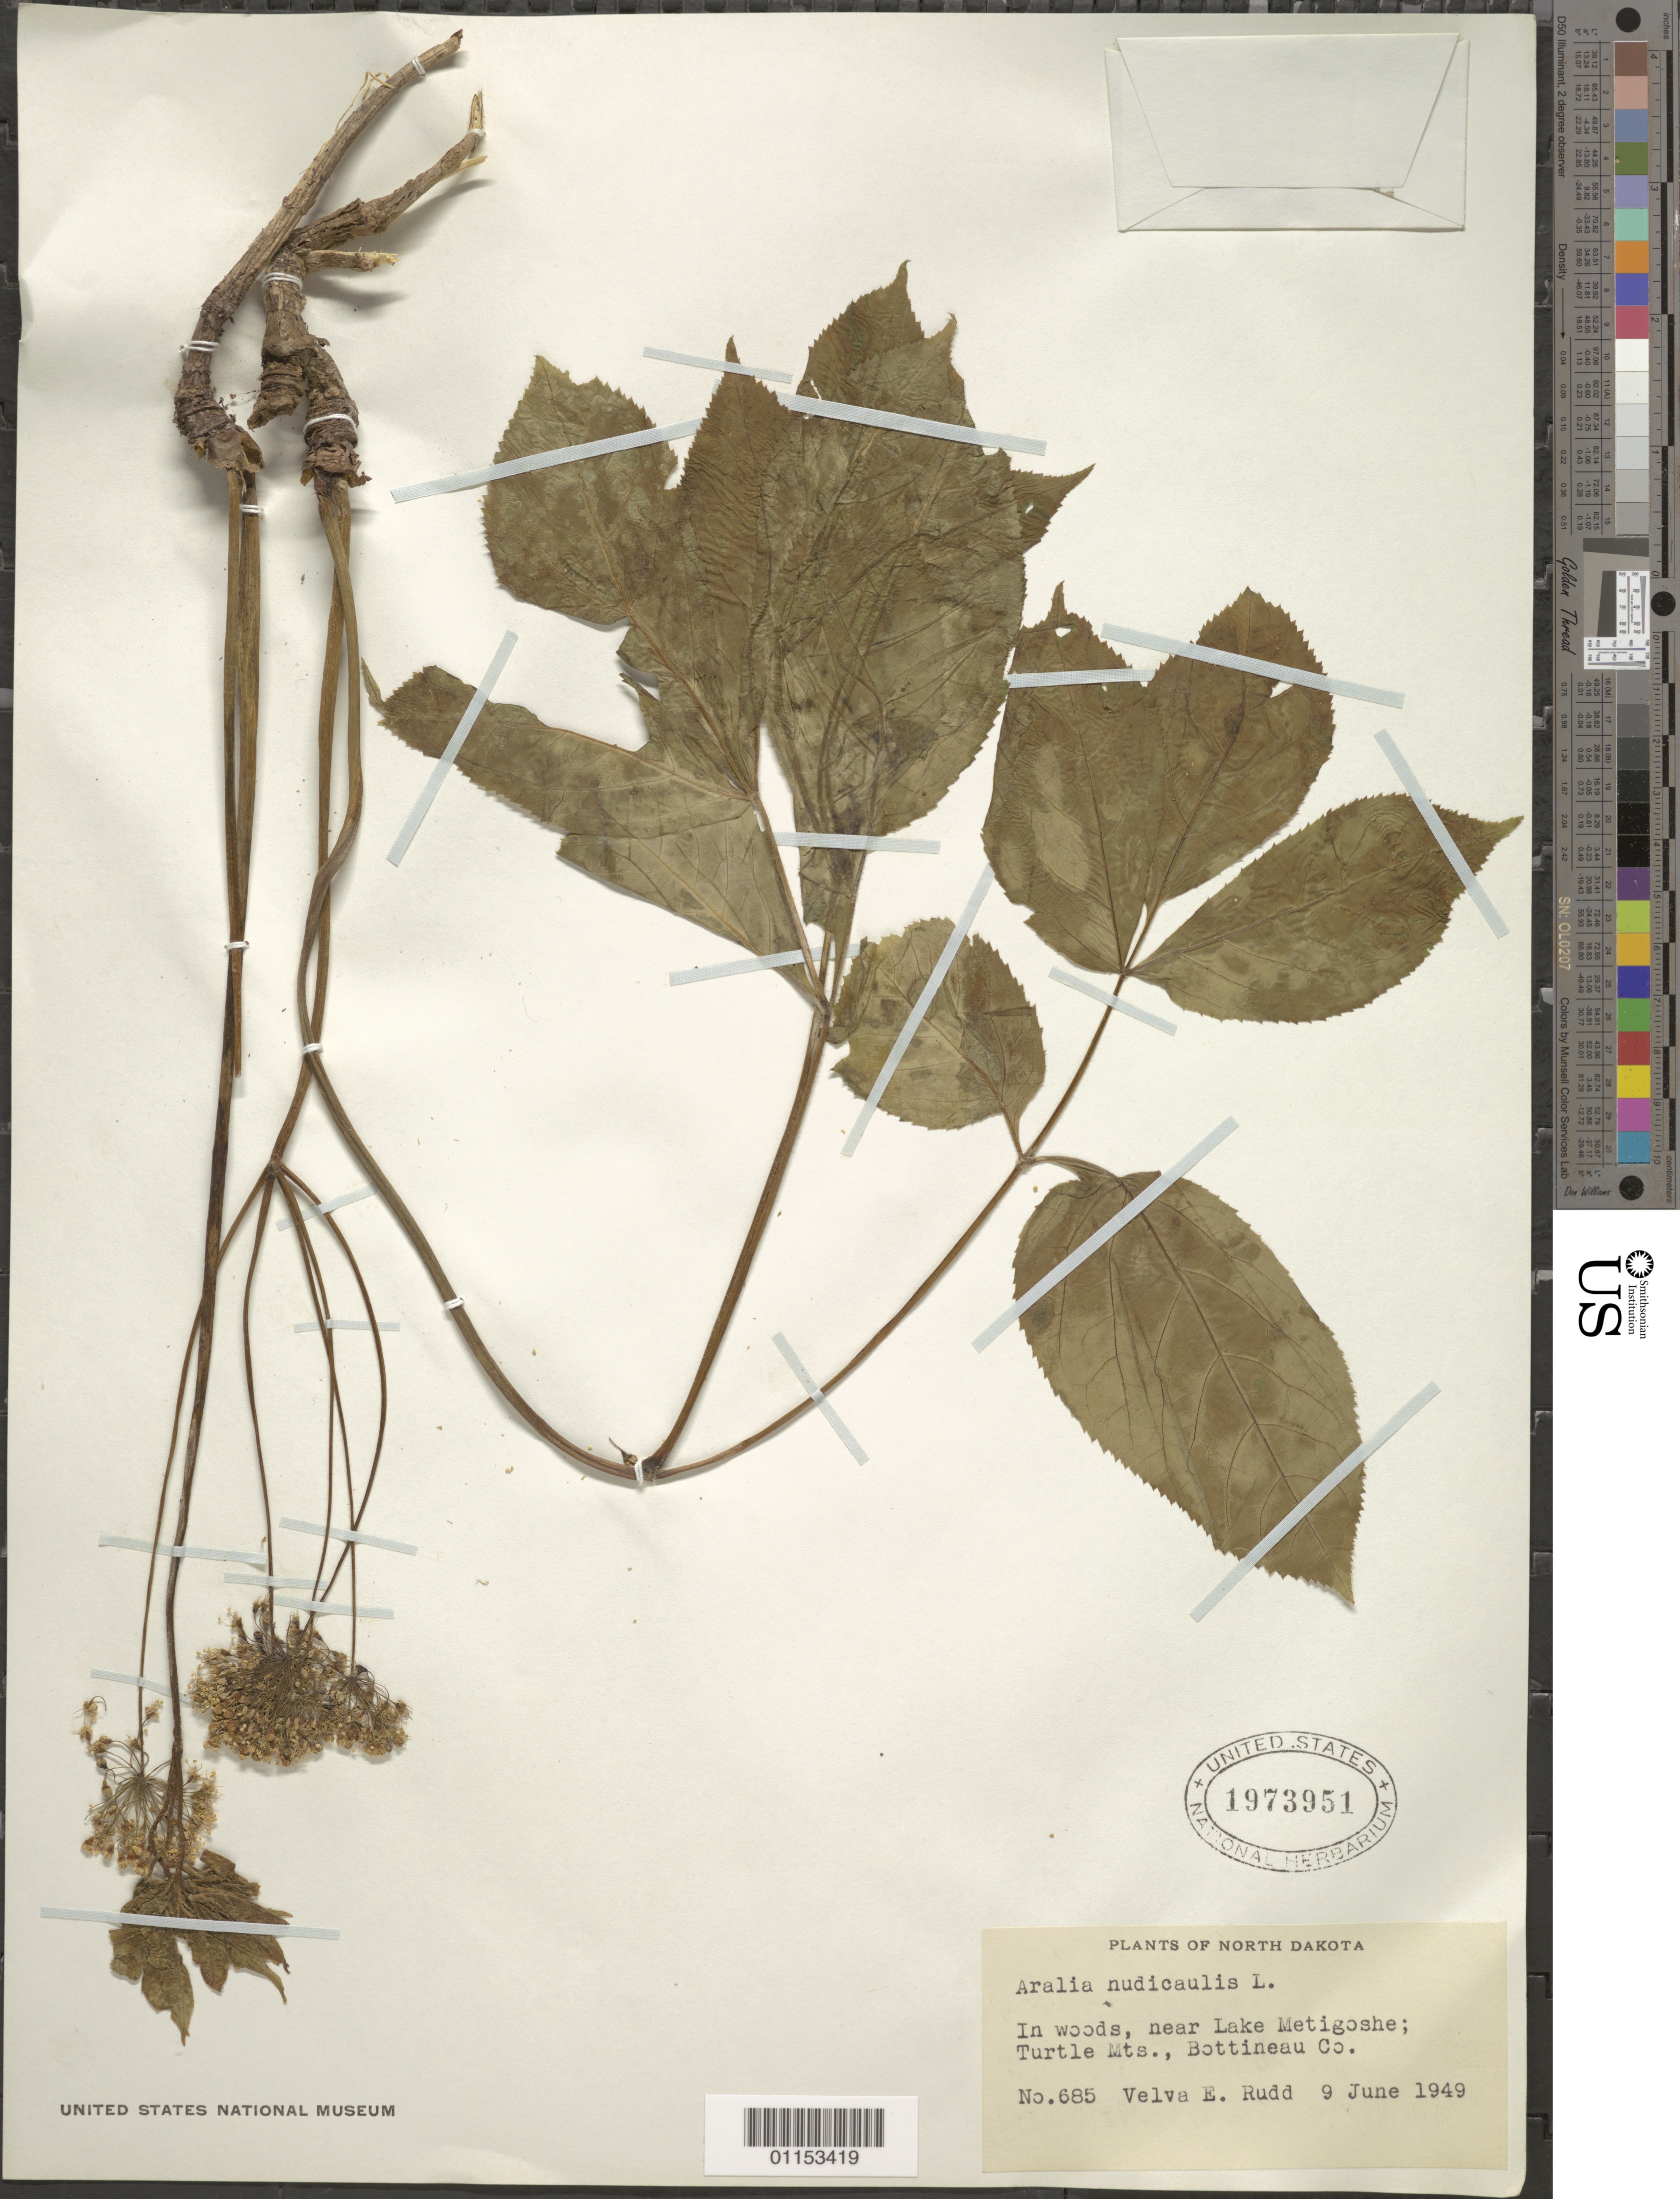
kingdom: Plantae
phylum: Tracheophyta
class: Magnoliopsida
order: Apiales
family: Araliaceae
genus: Aralia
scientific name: Aralia nudicaulis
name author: L.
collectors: V. E. Rudd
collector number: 685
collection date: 1949-06-09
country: United States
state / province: North Dakota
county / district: Bottineau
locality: Near Lake Metigoshe, Turtle Mts.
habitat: In woods.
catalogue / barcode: US 1973951